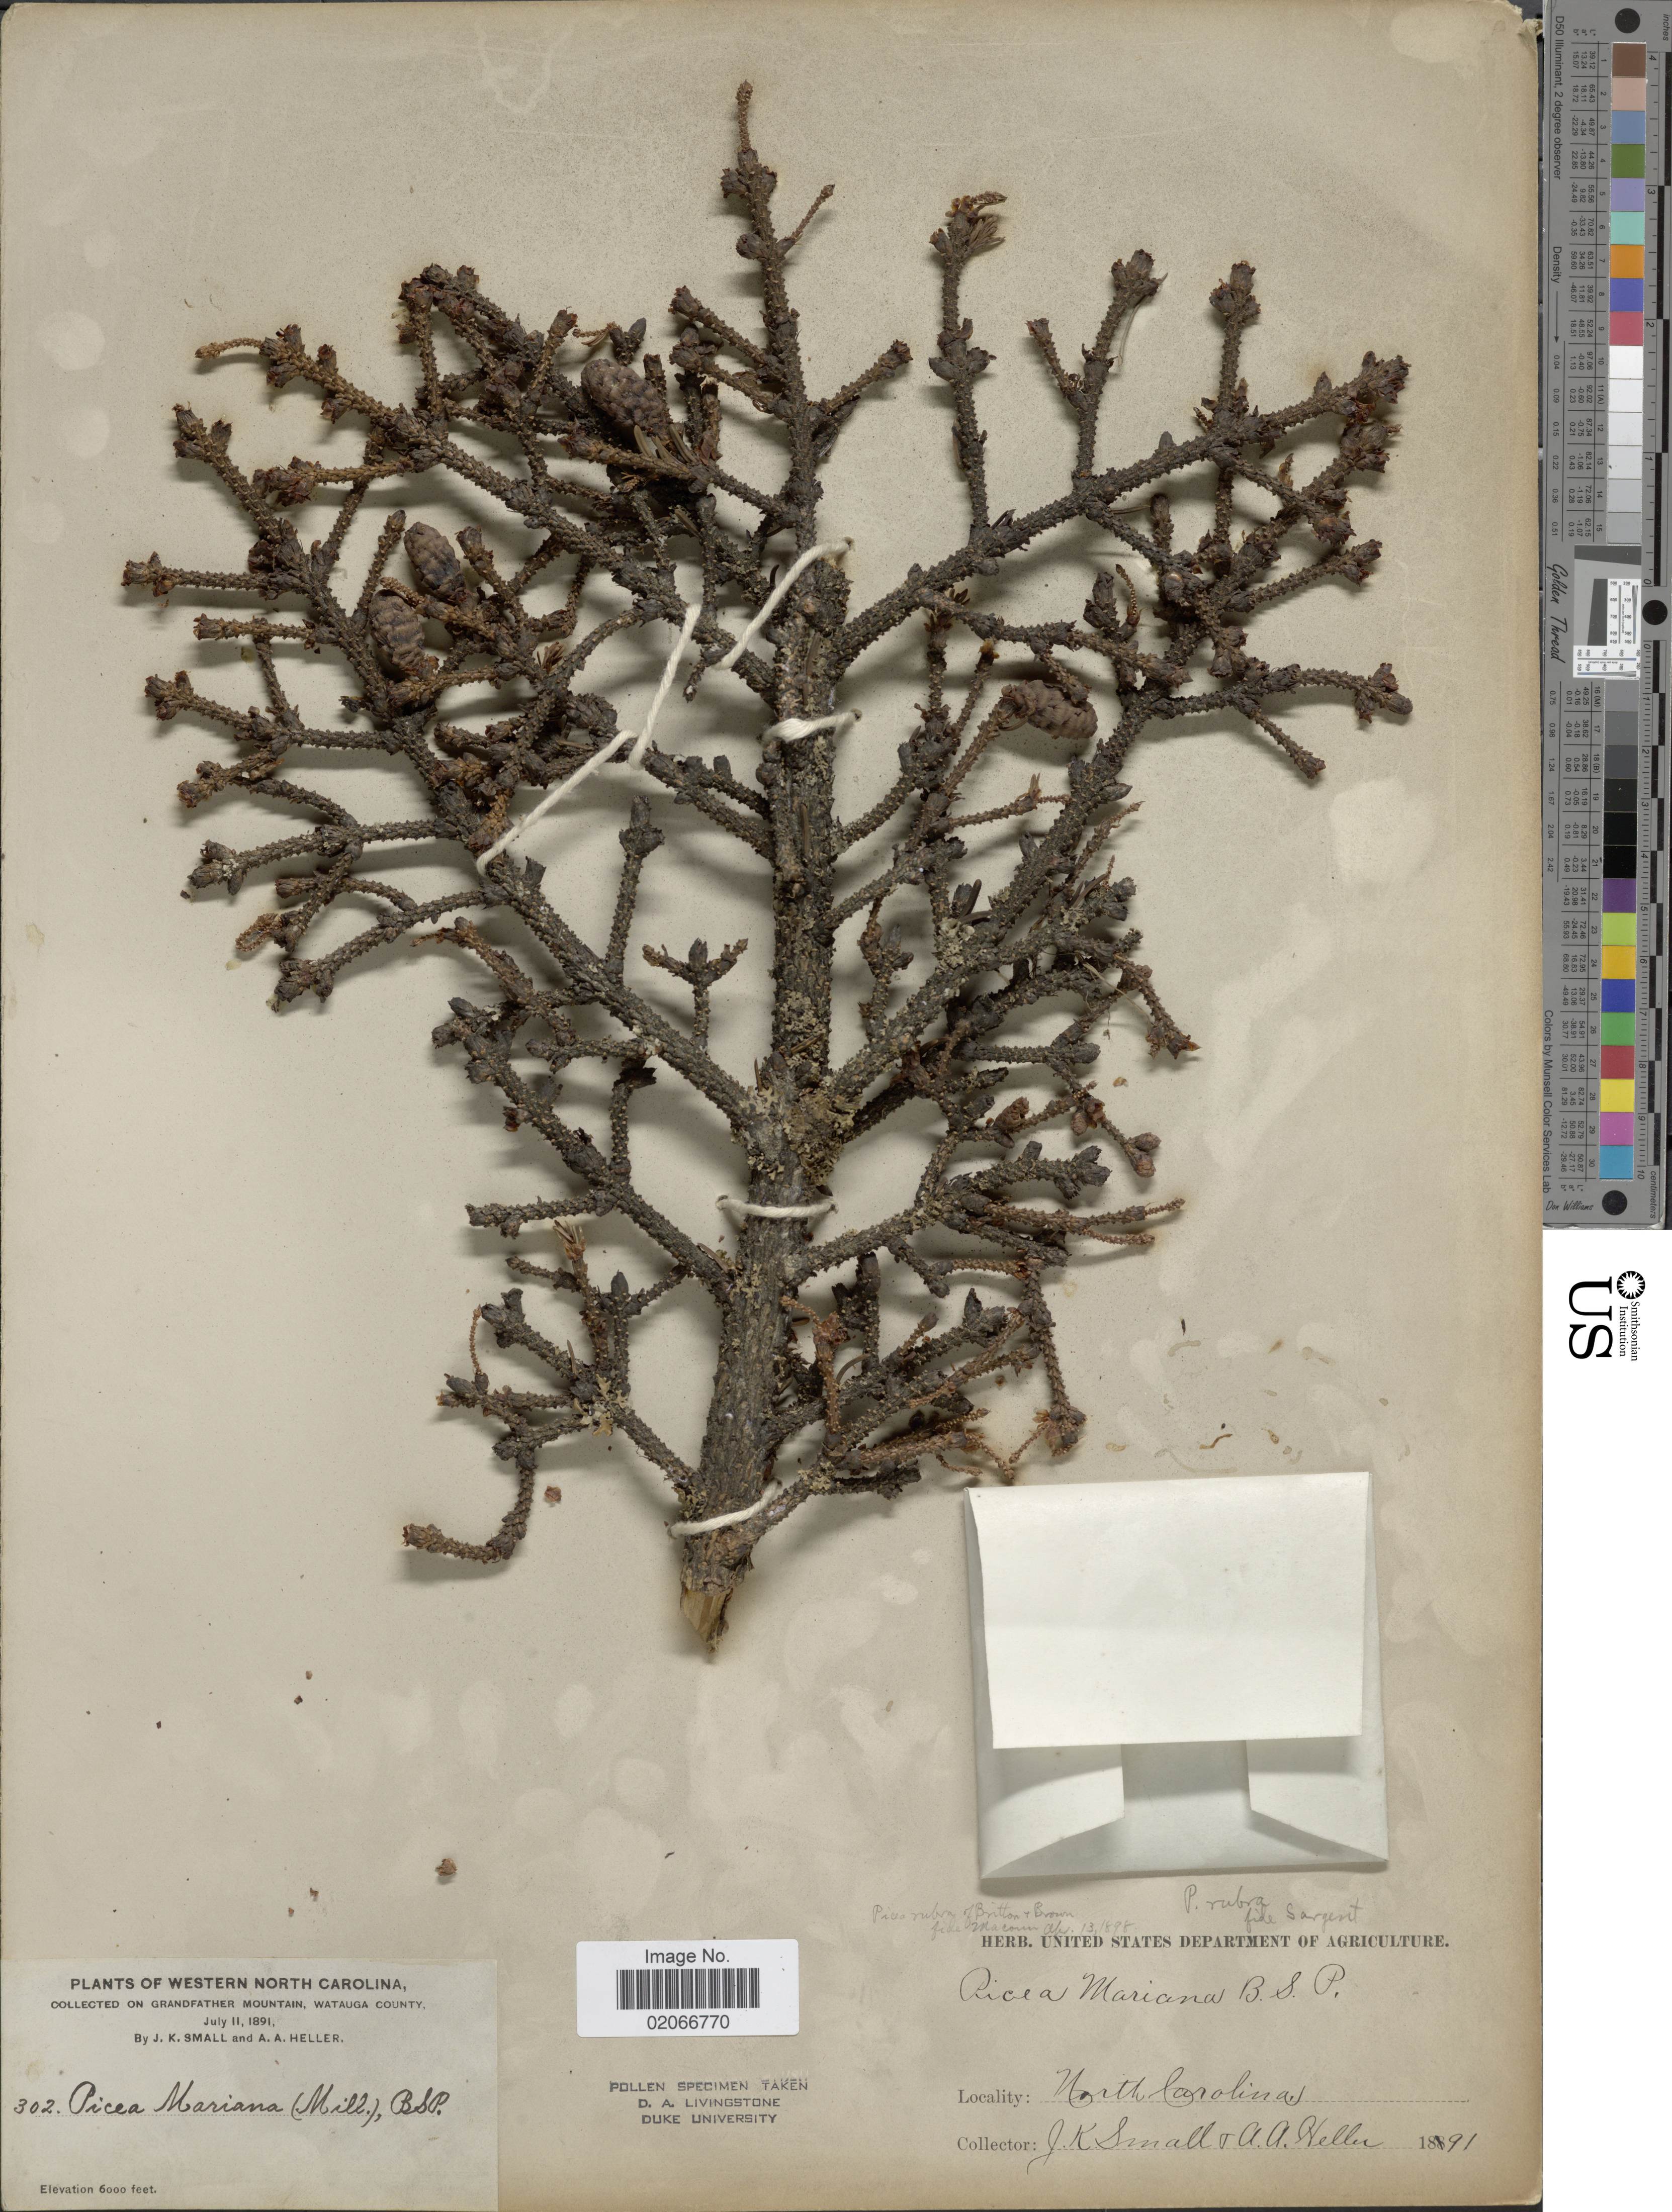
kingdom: Plantae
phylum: Tracheophyta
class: Pinopsida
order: Pinales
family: Pinaceae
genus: Picea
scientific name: Picea rubens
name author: Sarg.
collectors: J. K. Small & A. A. Heller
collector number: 302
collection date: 1891-07-11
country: United States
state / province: North Carolina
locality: Western North Carolina, Grandfather Mountain, Watauga County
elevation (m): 1829